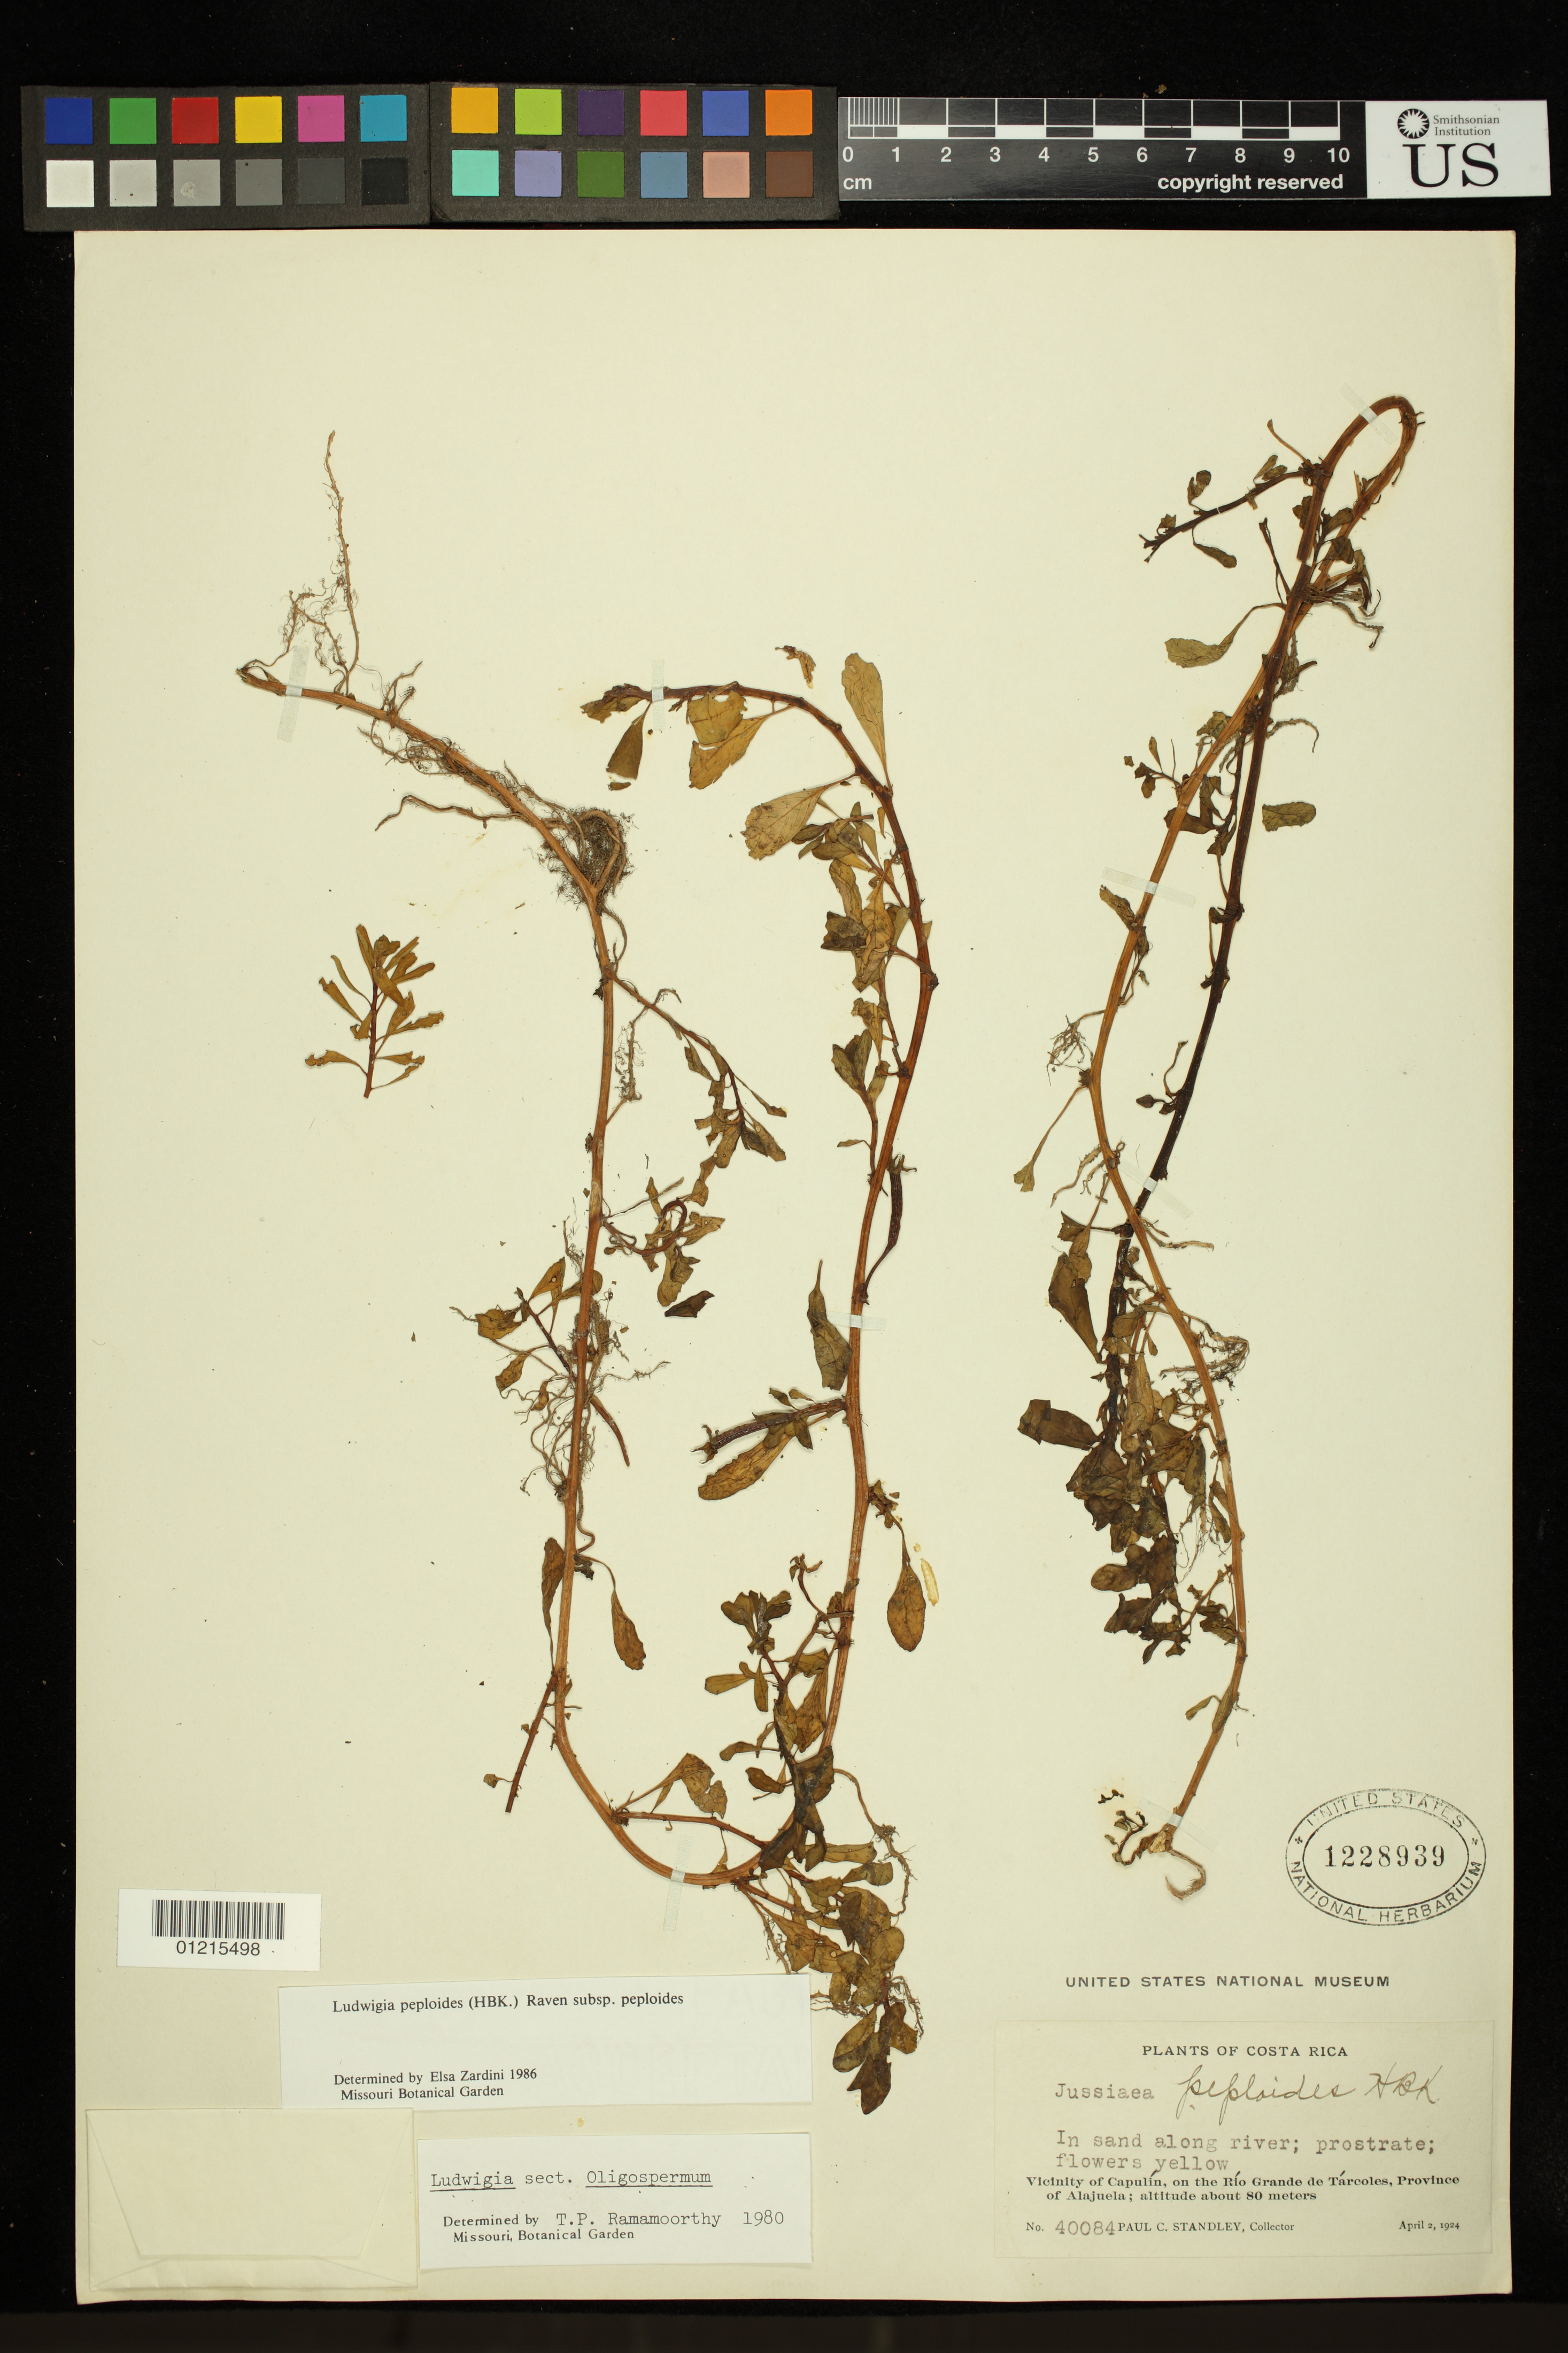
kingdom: Plantae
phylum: Tracheophyta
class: Magnoliopsida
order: Myrtales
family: Onagraceae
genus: Ludwigia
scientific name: Ludwigia peploides subsp. peploides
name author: (Kunth) P.H. Raven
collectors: P. C. Standley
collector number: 40084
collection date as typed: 2 Apr 1924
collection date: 1924-04-02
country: Costa Rica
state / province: Alajuela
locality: Vicinity of Capulín, on the Río Grande de Tárcoles.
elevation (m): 80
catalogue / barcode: US 1228939